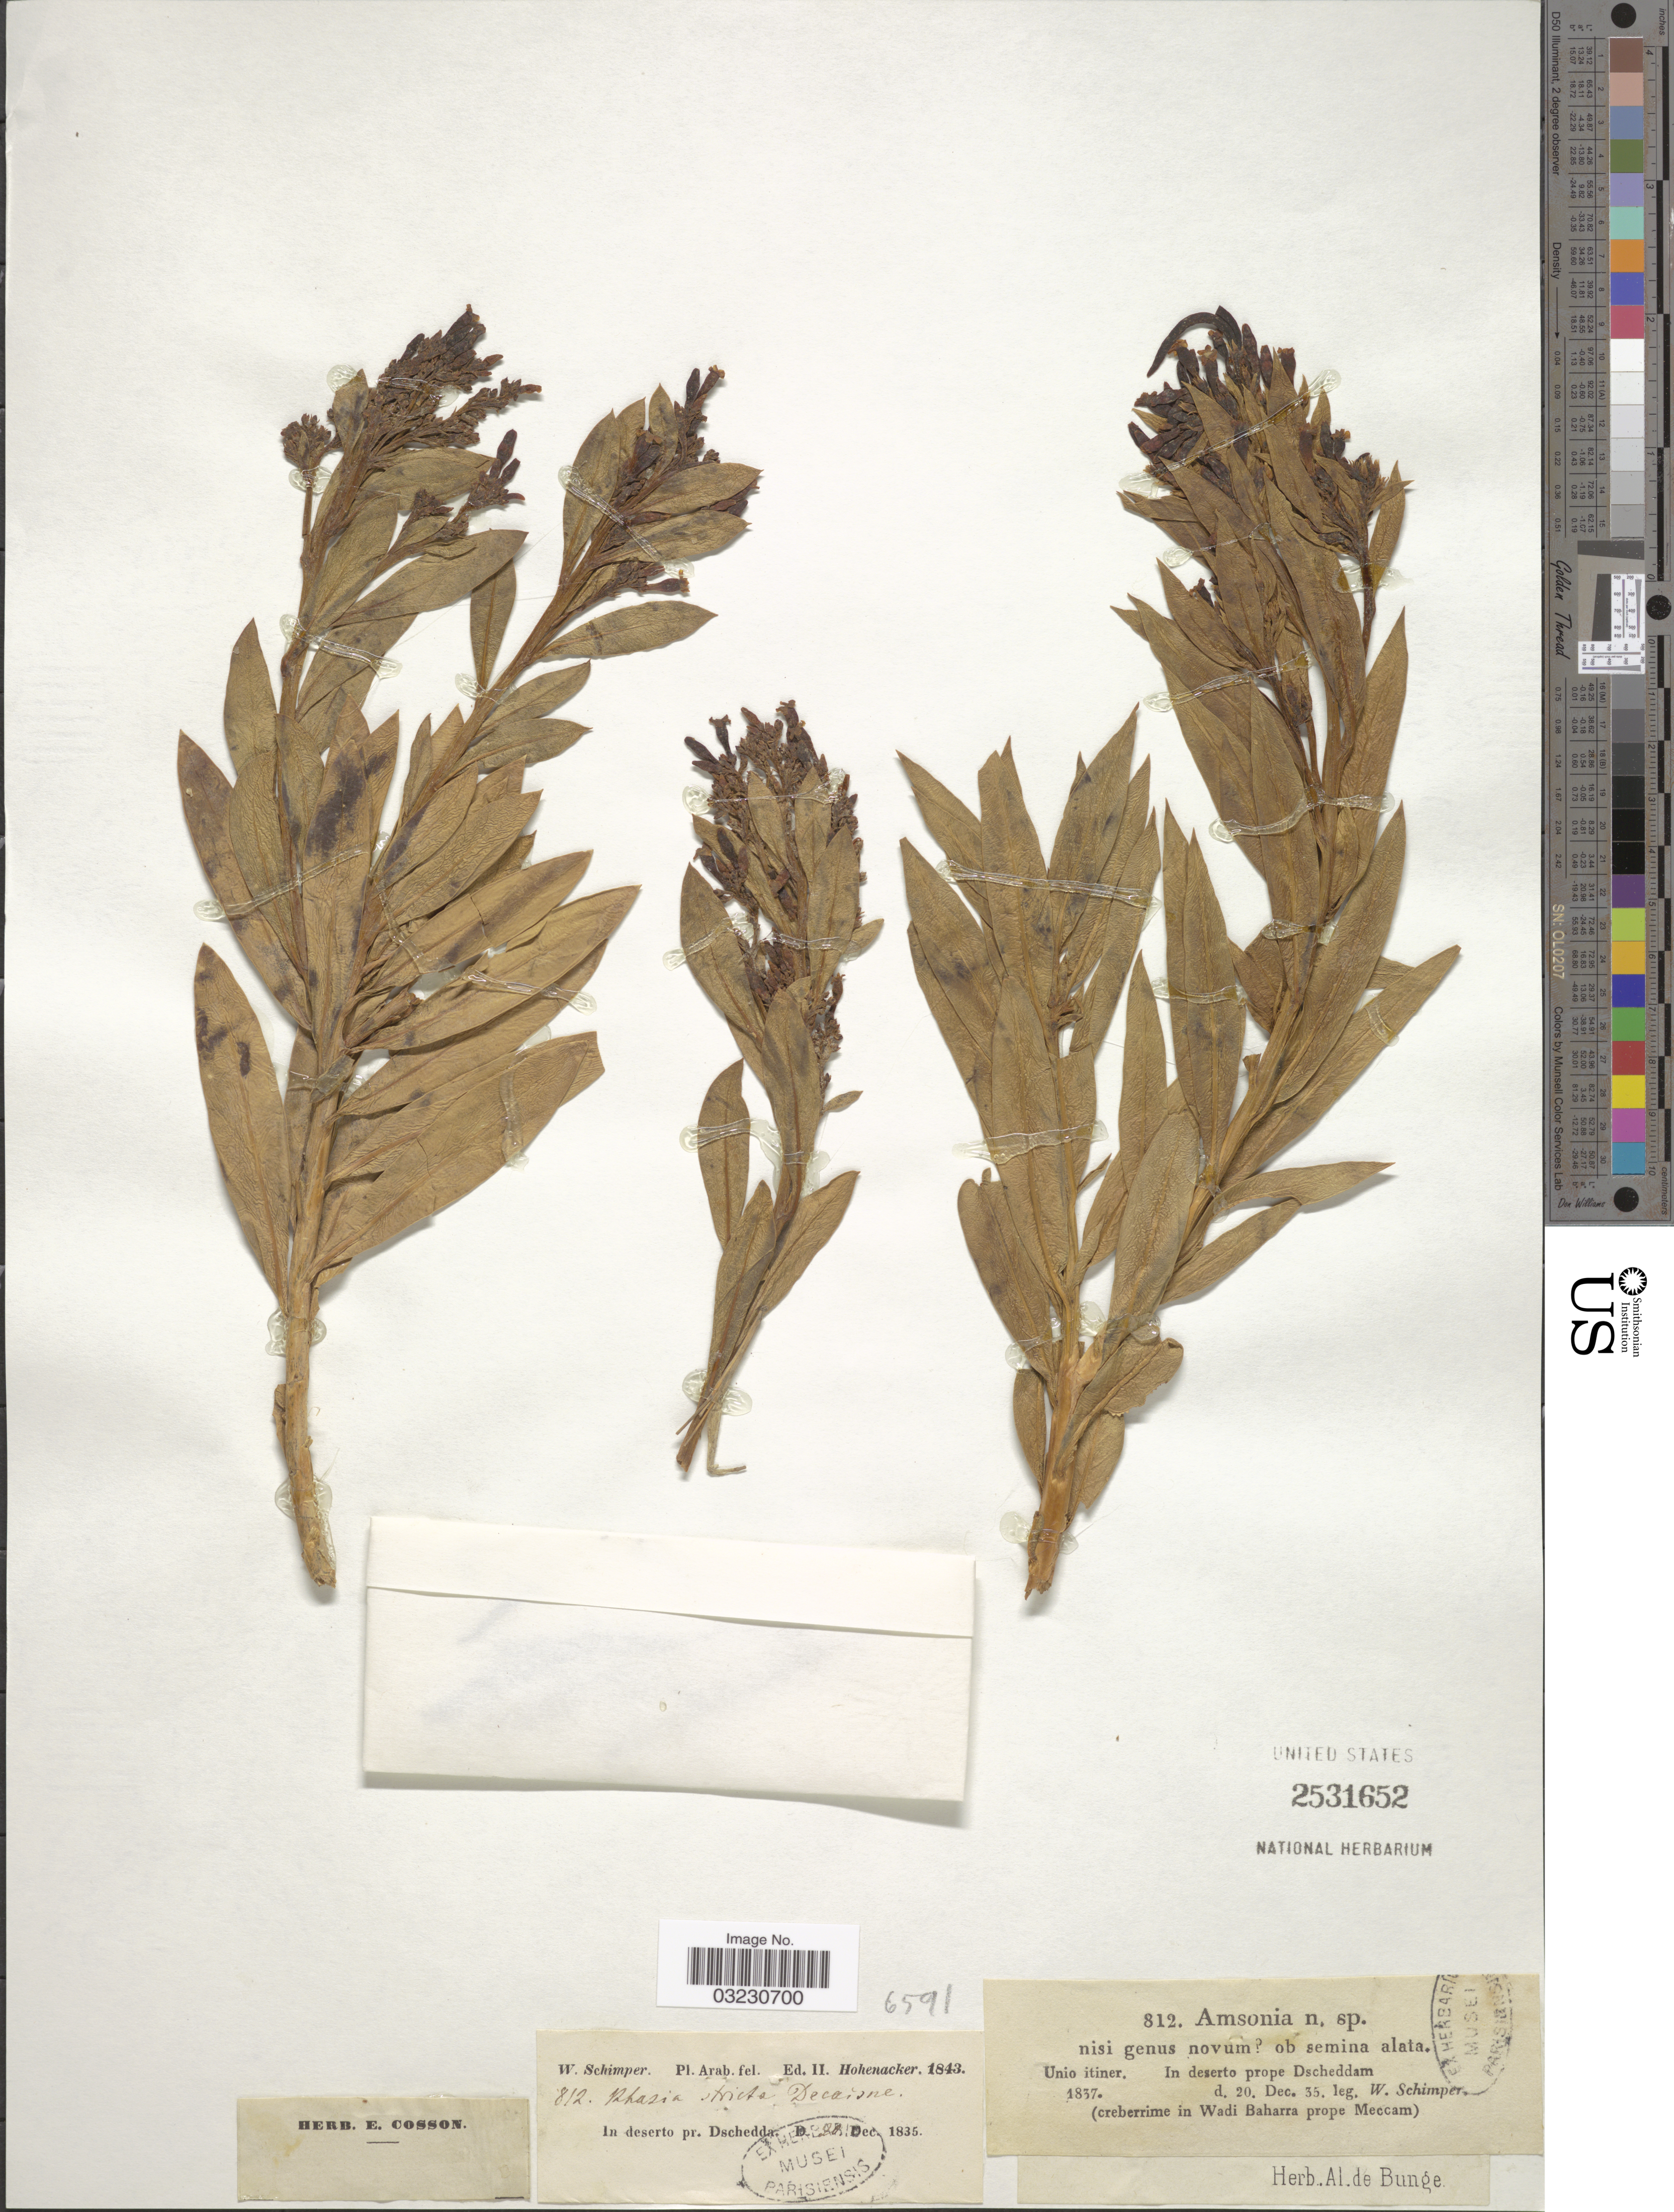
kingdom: Plantae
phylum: Tracheophyta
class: Magnoliopsida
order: Gentianales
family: Apocynaceae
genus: Rhazya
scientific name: Rhazya stricta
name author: Decne.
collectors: W. Schimper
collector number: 812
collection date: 1835-12-20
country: Saudi Arabia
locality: Arab. fel. In deserto pr. Dscheddam.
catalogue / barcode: US 2531652